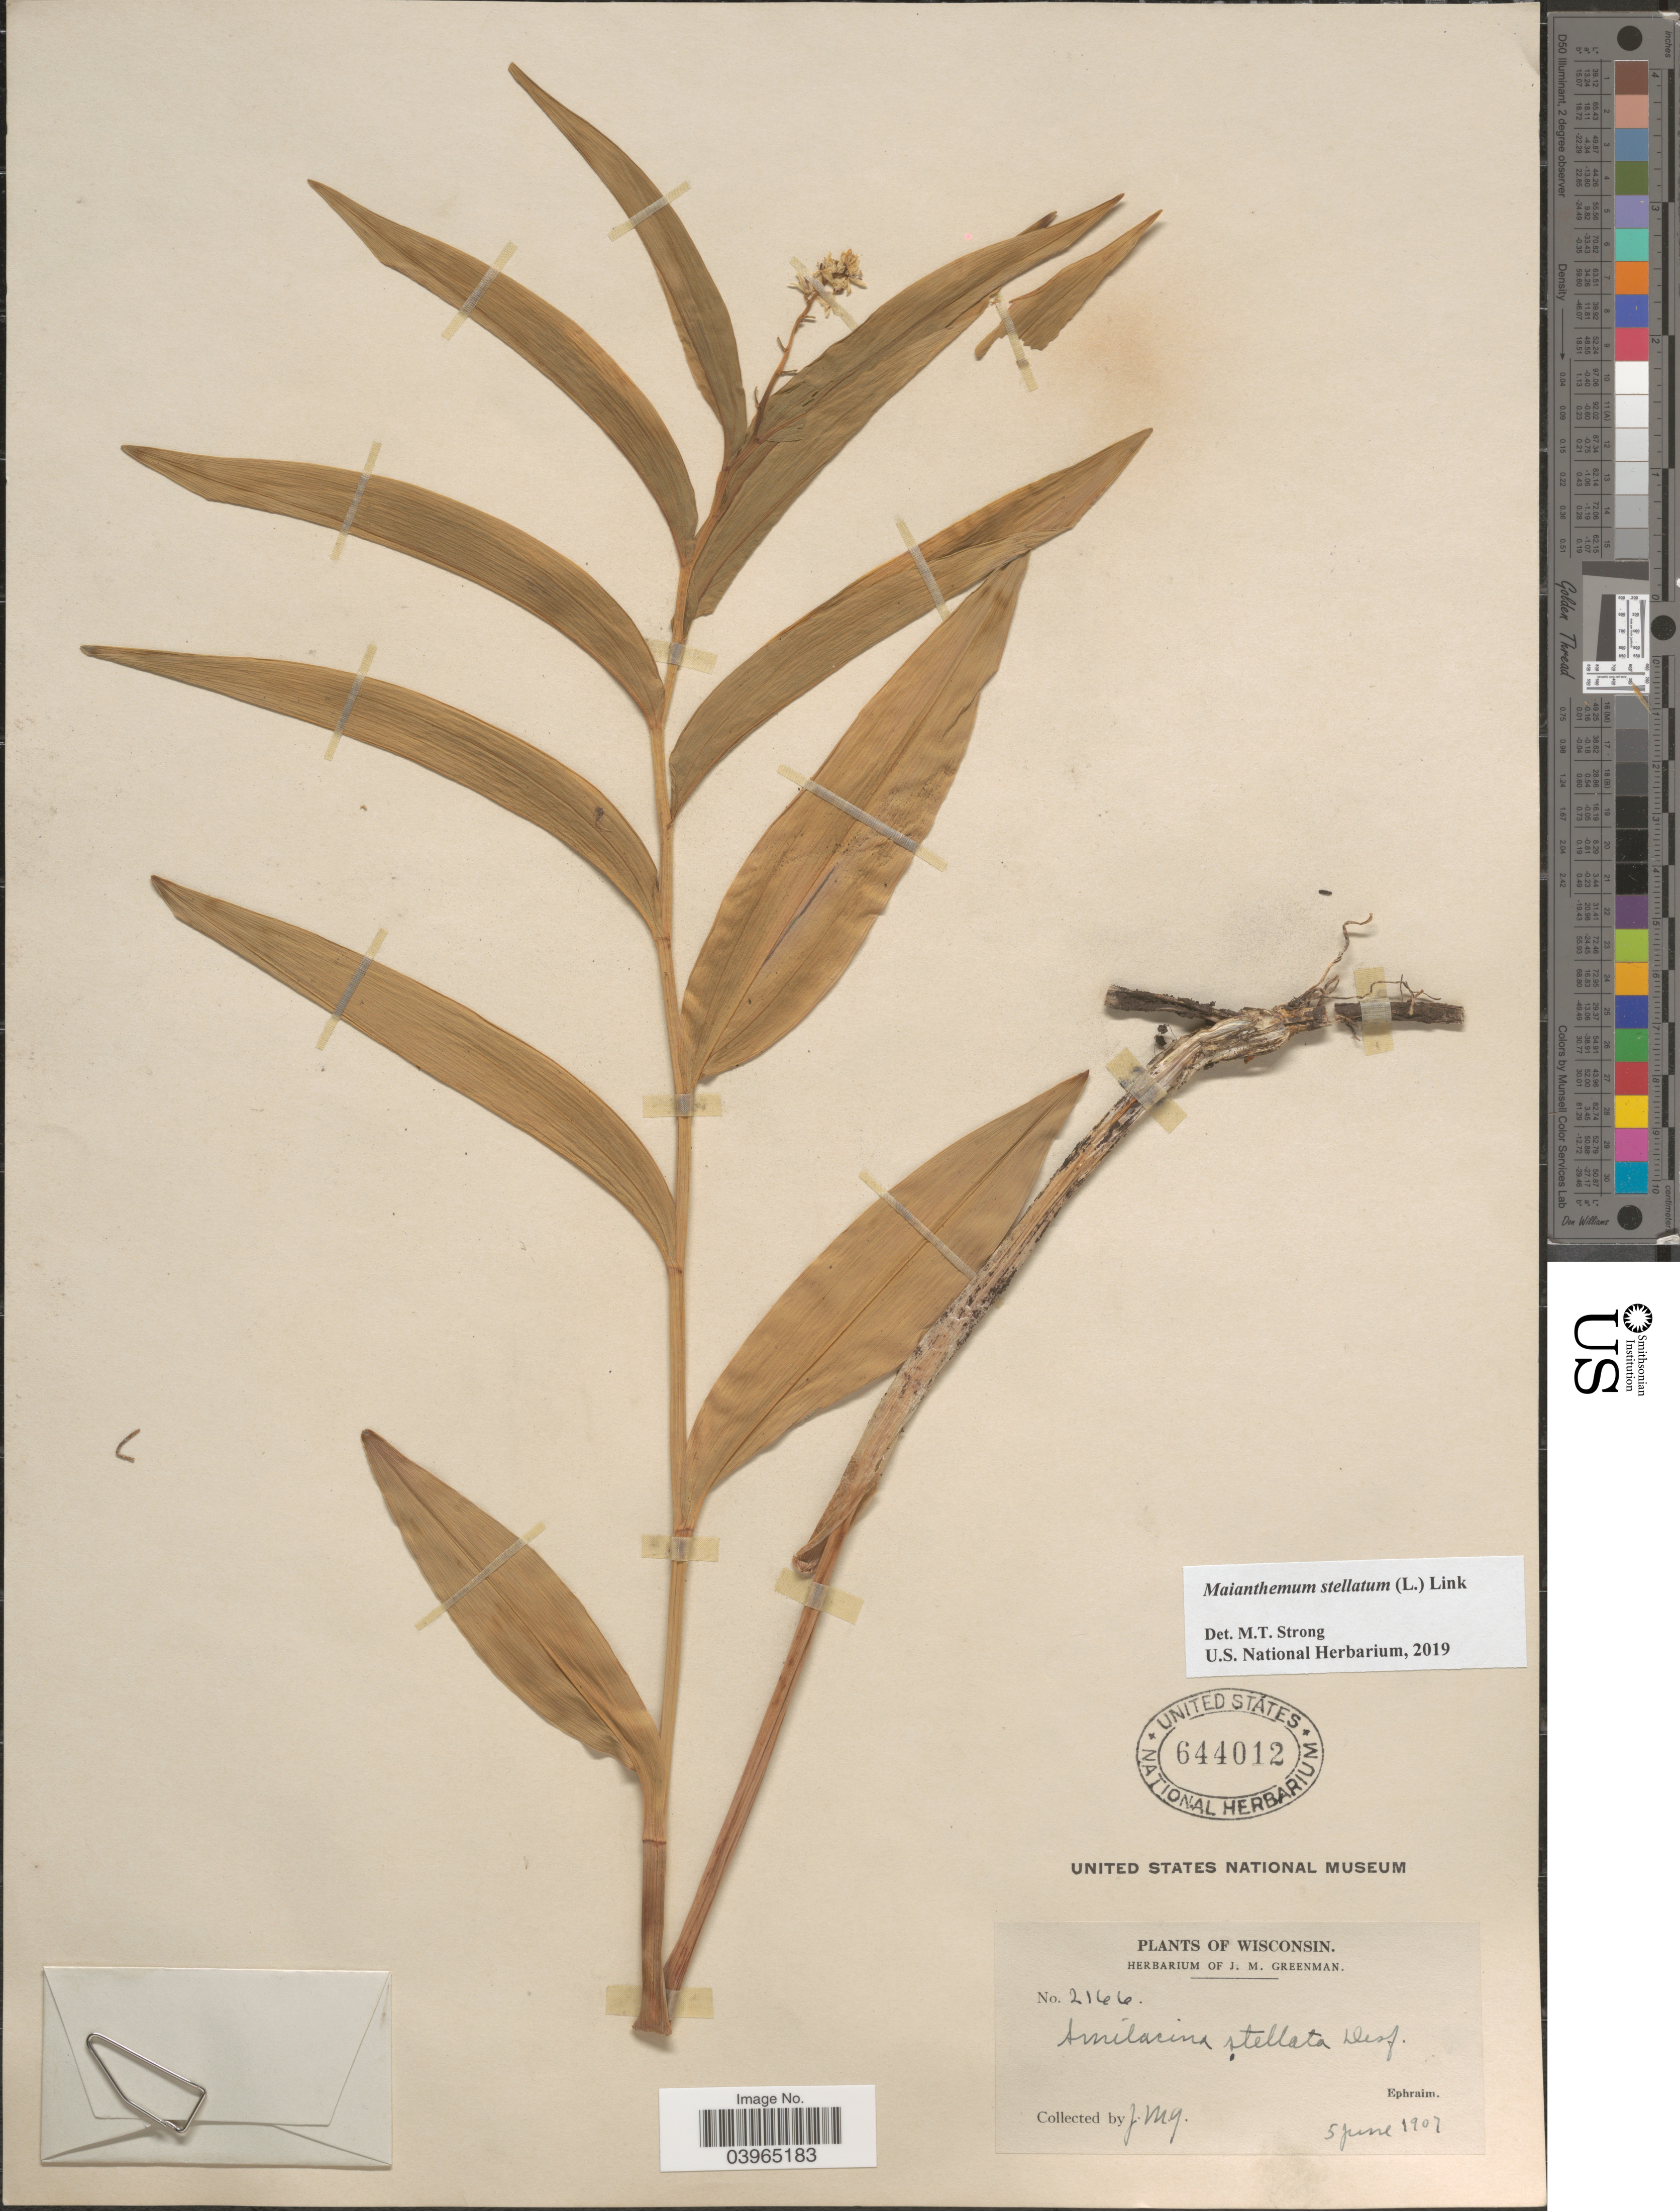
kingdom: Plantae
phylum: Tracheophyta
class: Liliopsida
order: Asparagales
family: Asparagaceae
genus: Maianthemum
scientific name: Maianthemum stellatum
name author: (L.) Link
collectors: J. M. Greenman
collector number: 2166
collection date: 1907-06-05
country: United States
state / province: Wisconsin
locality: Ephraim.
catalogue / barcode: US 644012